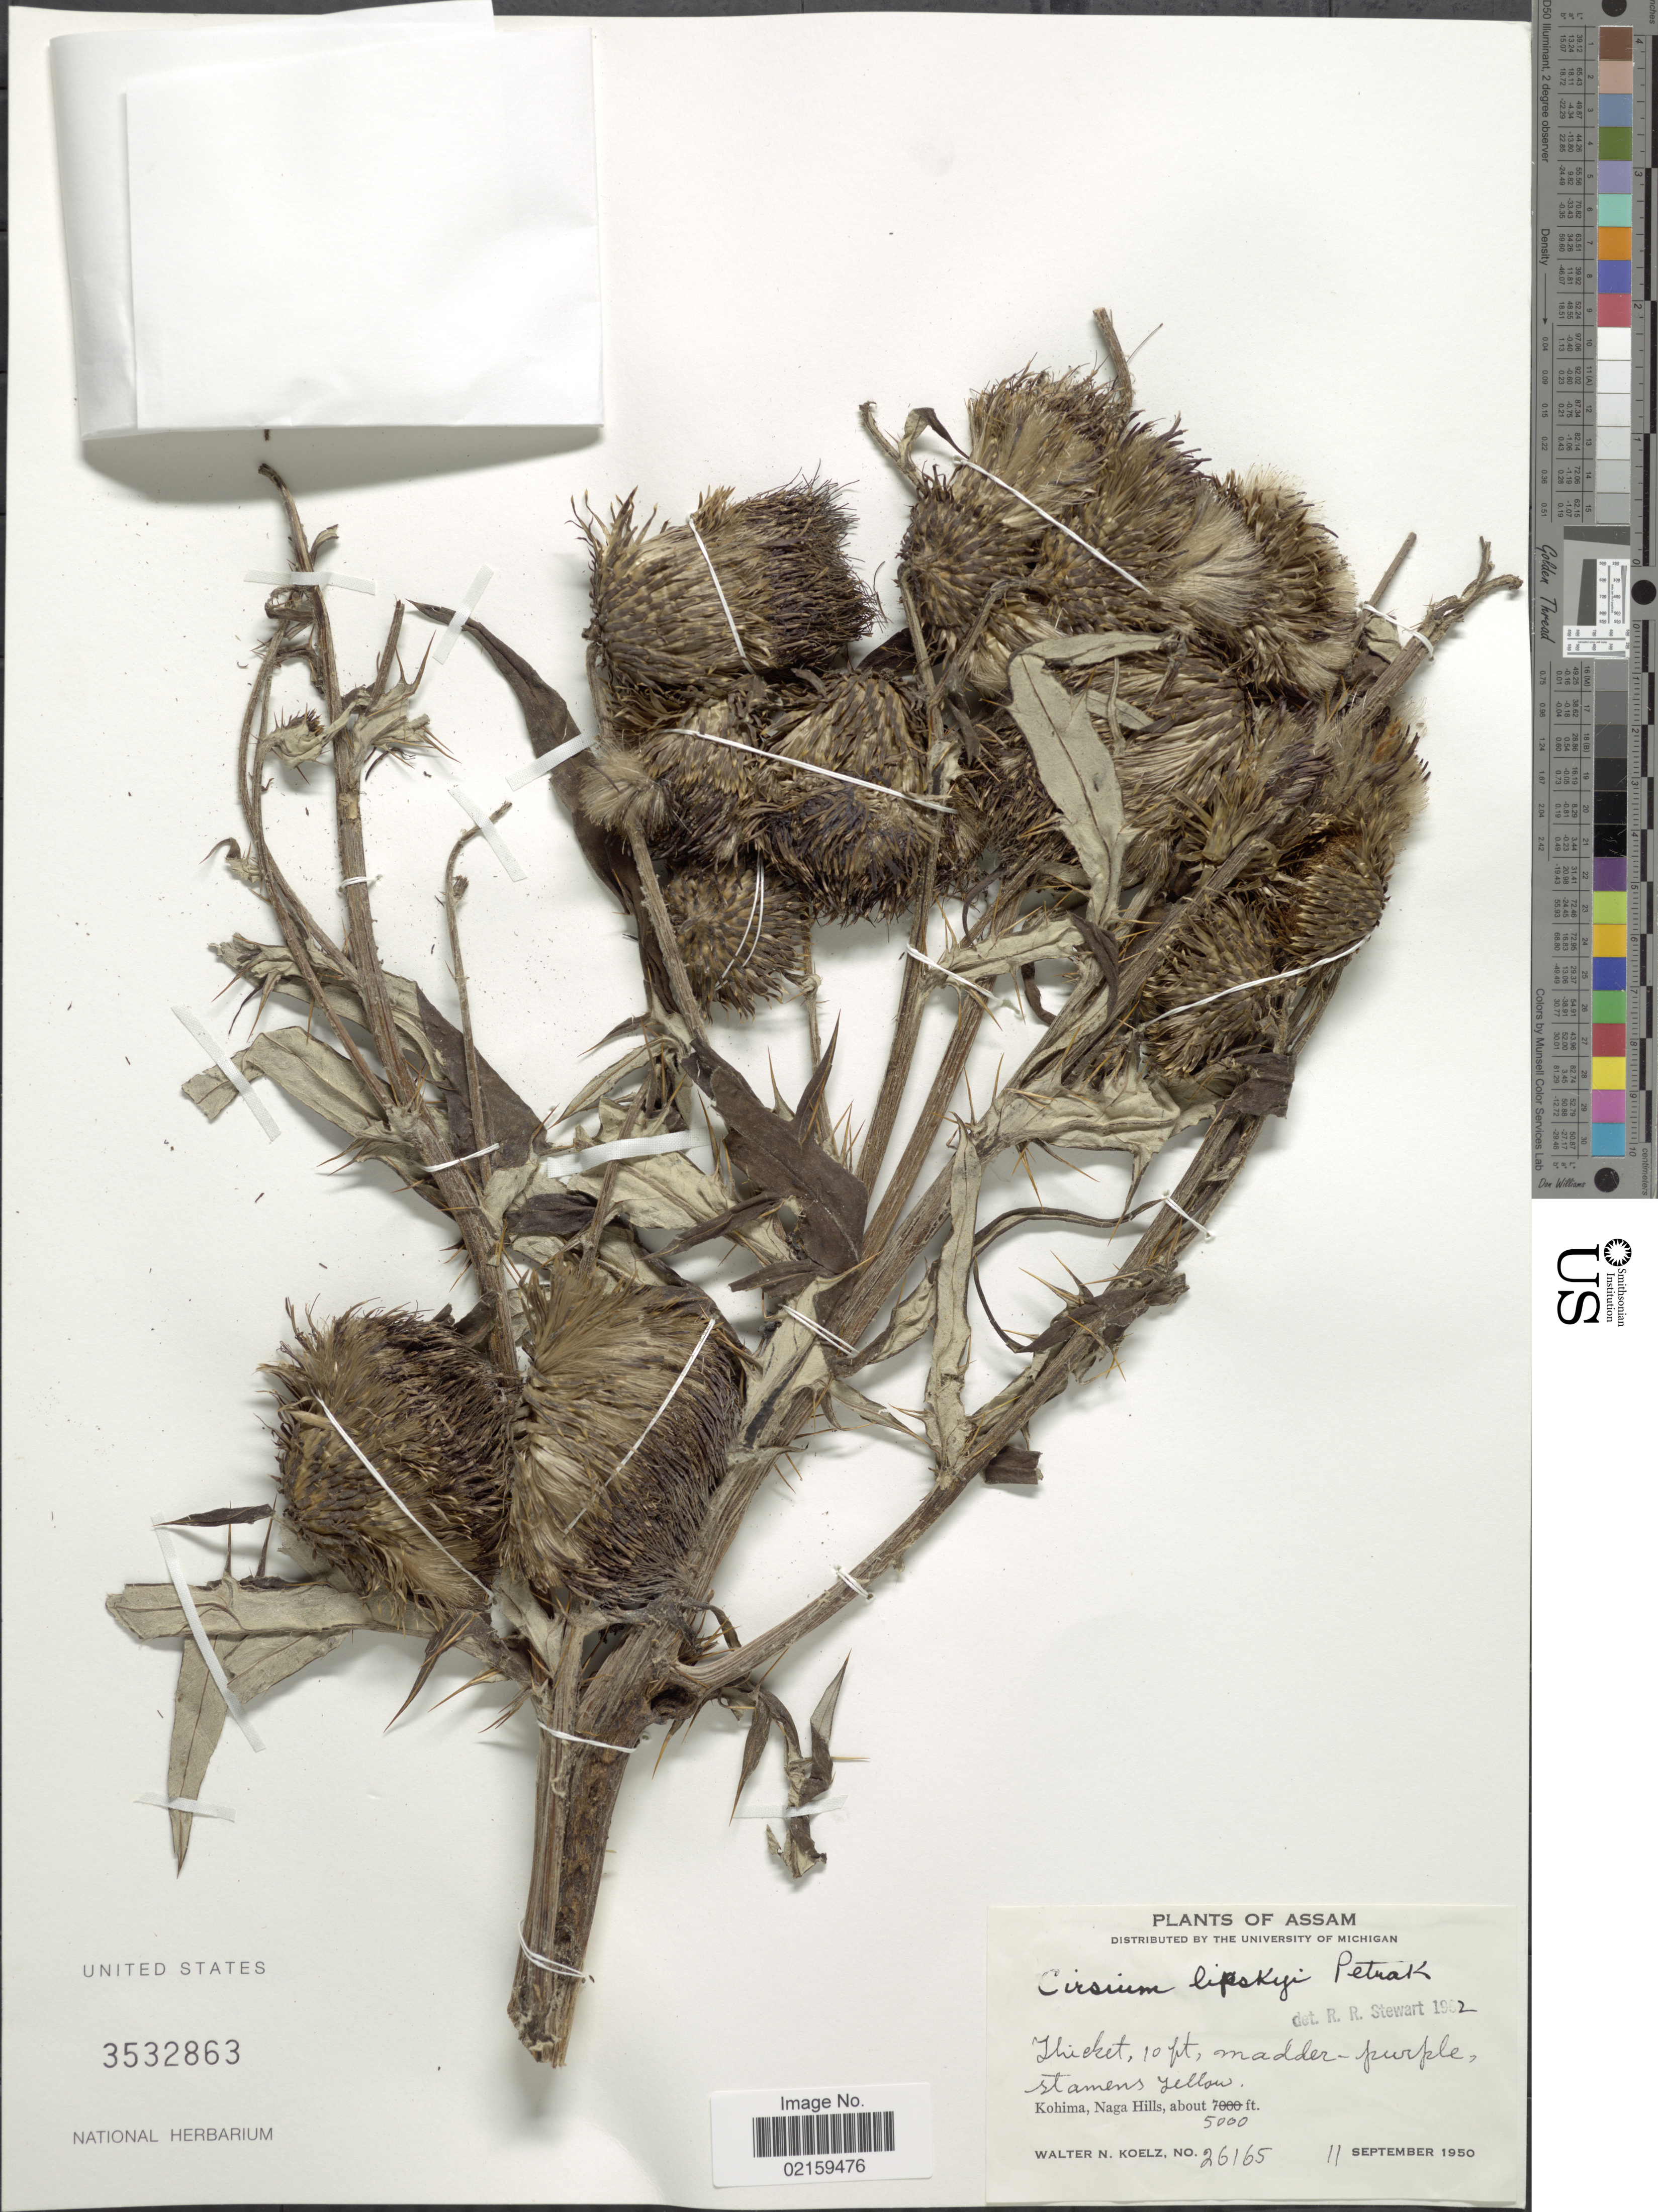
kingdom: Plantae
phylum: Tracheophyta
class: Magnoliopsida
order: Asterales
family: Asteraceae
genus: Cirsium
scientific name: Cirsium lipskyi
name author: Petr.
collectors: W. N. Koelz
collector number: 26165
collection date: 1950-09-11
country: India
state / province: Nagaland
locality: Assam, Kohima, Naga Hills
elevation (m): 1524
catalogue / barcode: US 3532863